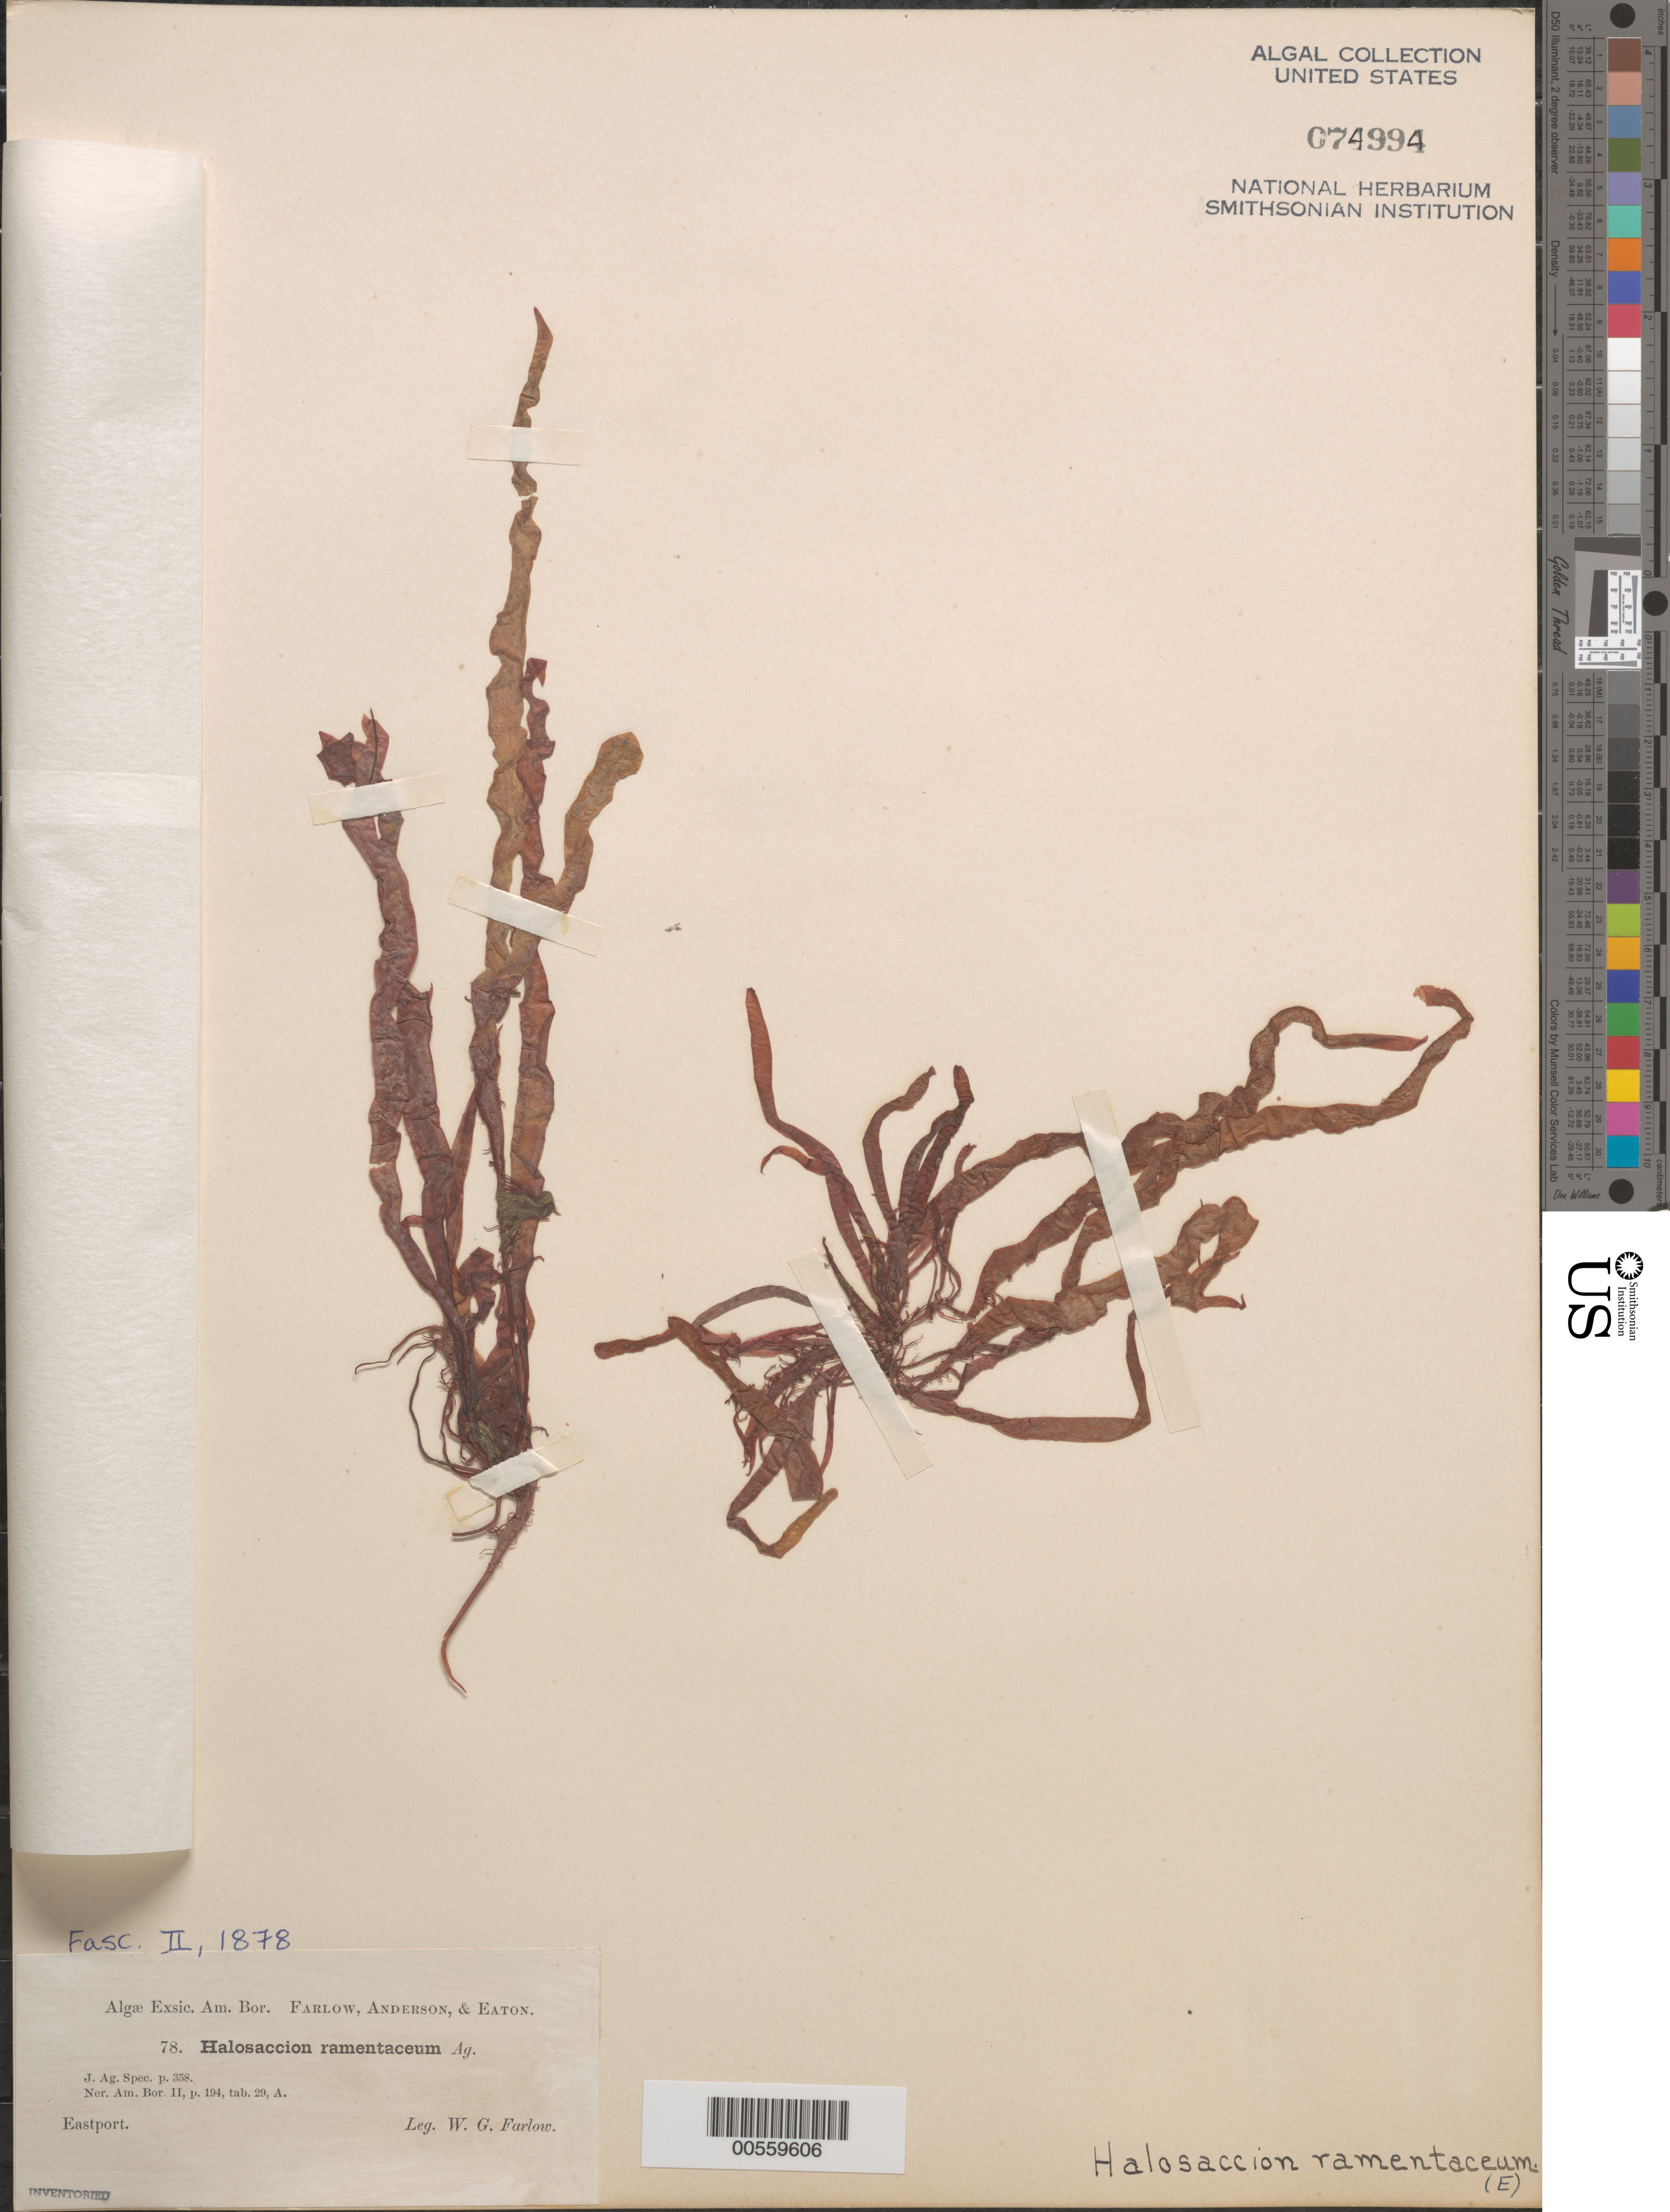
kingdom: Plantae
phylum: Rhodophyta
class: Florideophyceae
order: Palmariales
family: Palmariaceae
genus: Devaleraea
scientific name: Devaleraea ramentacea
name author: (L.) Guiry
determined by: Algae name updating Project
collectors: W. G. Farlow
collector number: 78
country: United States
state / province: Maine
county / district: Washington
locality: Eastport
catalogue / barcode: US 74994